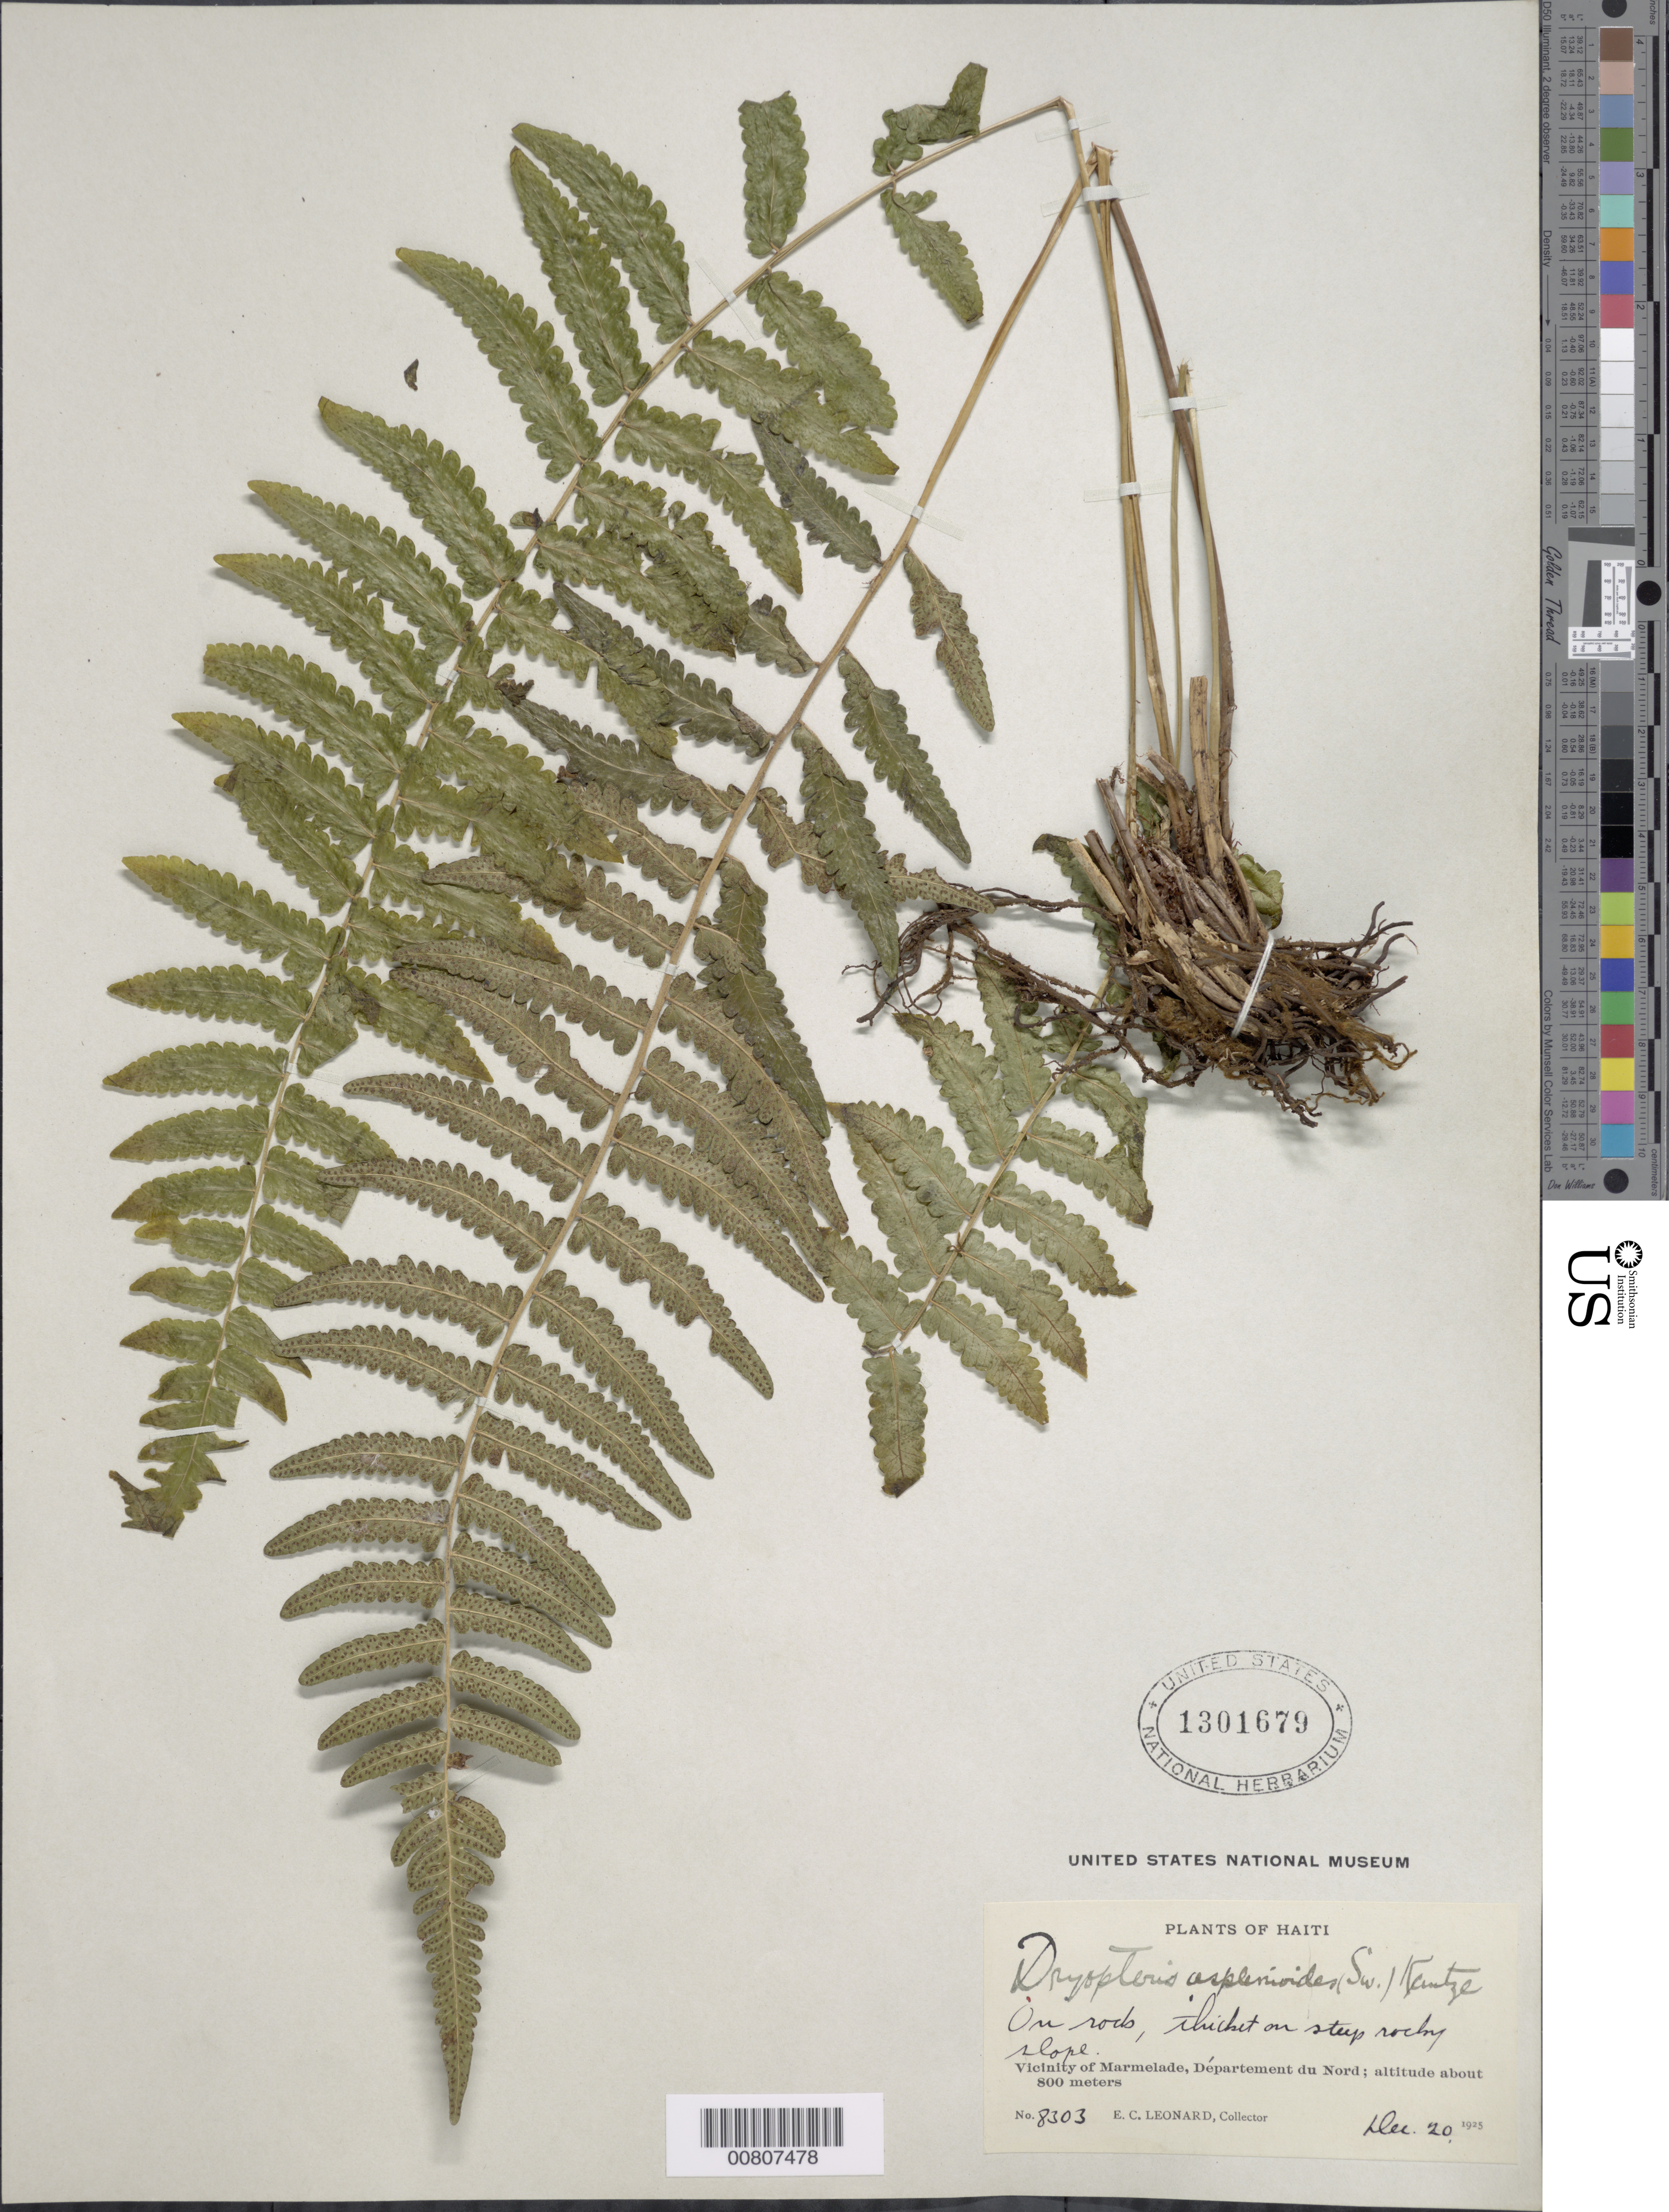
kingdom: Plantae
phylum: Tracheophyta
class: Polypodiopsida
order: Polypodiales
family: Thelypteridaceae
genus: Goniopteris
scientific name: Goniopteris retroflexa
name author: (L.) Pic. Serm.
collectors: E. C. Leonard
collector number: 8303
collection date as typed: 20 Dec 1925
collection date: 1925-12-20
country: Haiti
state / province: Nord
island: Hispaniola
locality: Marmelade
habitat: Thicket on steep rocky slope; on rock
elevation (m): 800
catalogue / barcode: US 1301679